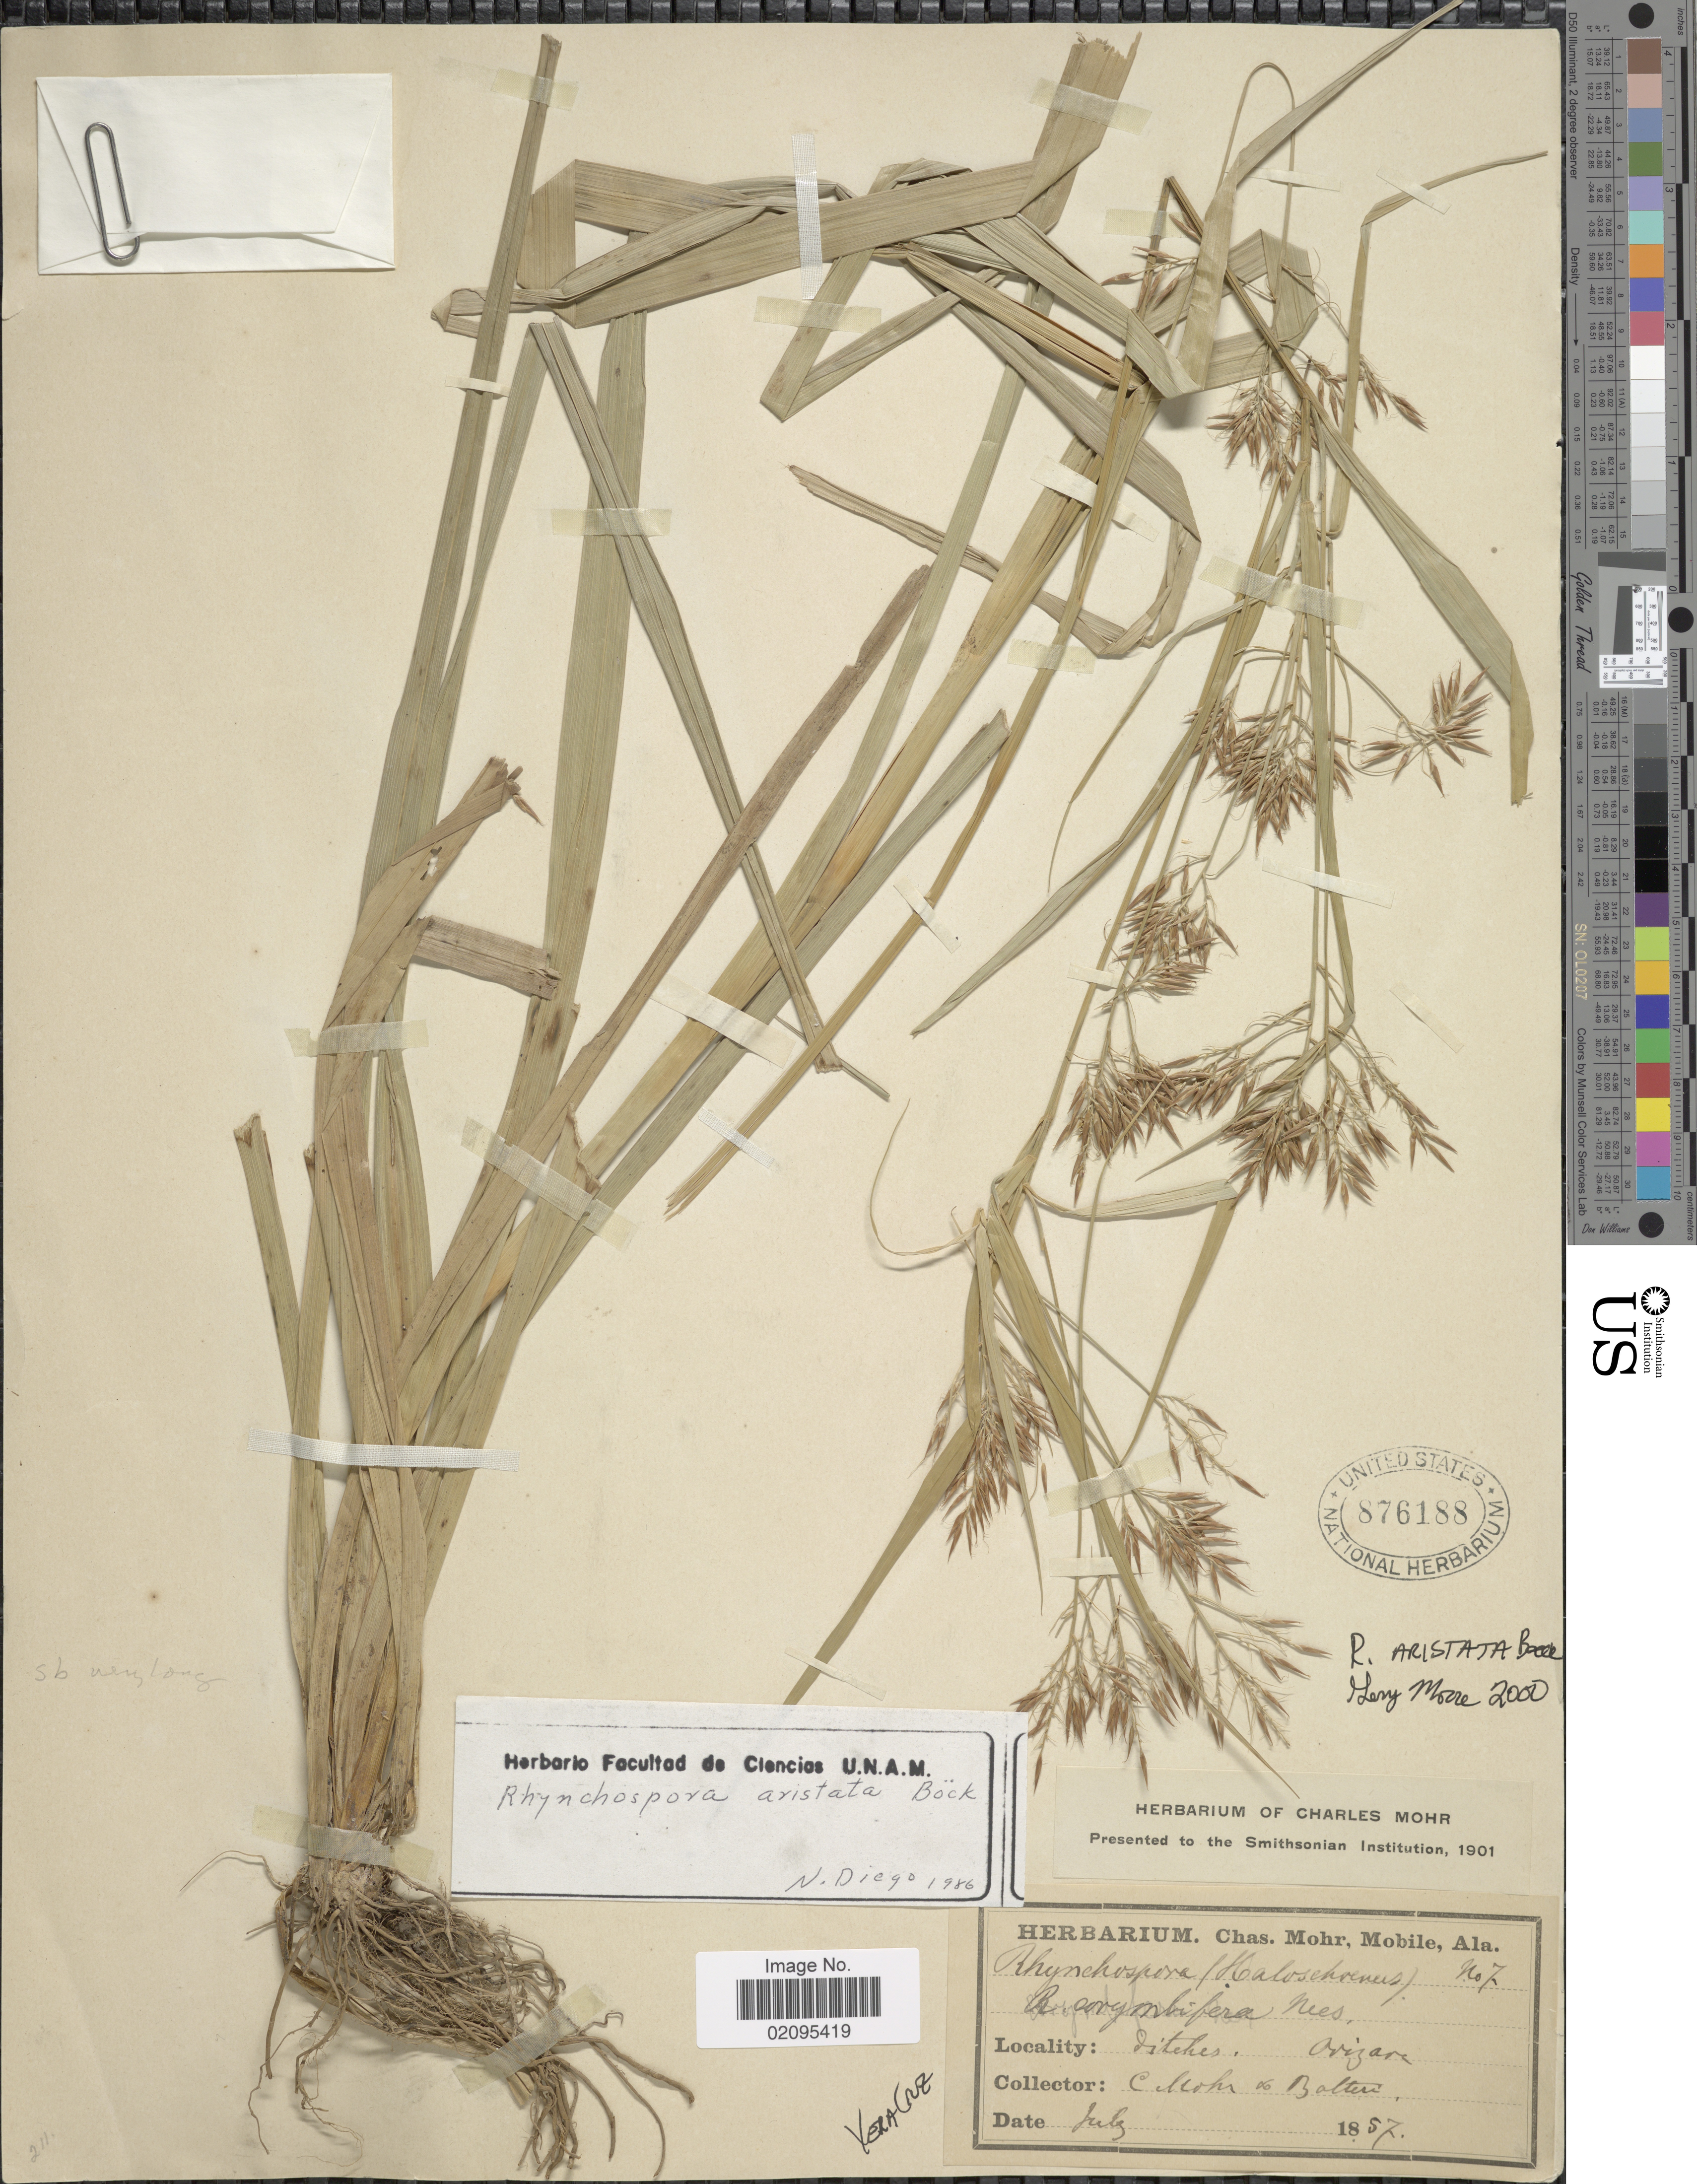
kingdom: Plantae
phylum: Tracheophyta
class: Liliopsida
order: Poales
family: Cyperaceae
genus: Rhynchospora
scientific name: Rhynchospora aristata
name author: Boeckeler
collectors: Mohr, C. T. (herbarium) & -. Botteri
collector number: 7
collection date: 1857-07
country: Mexico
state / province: Veracruz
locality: Vera Cruz, ditches, Orizava.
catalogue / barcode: US 876188